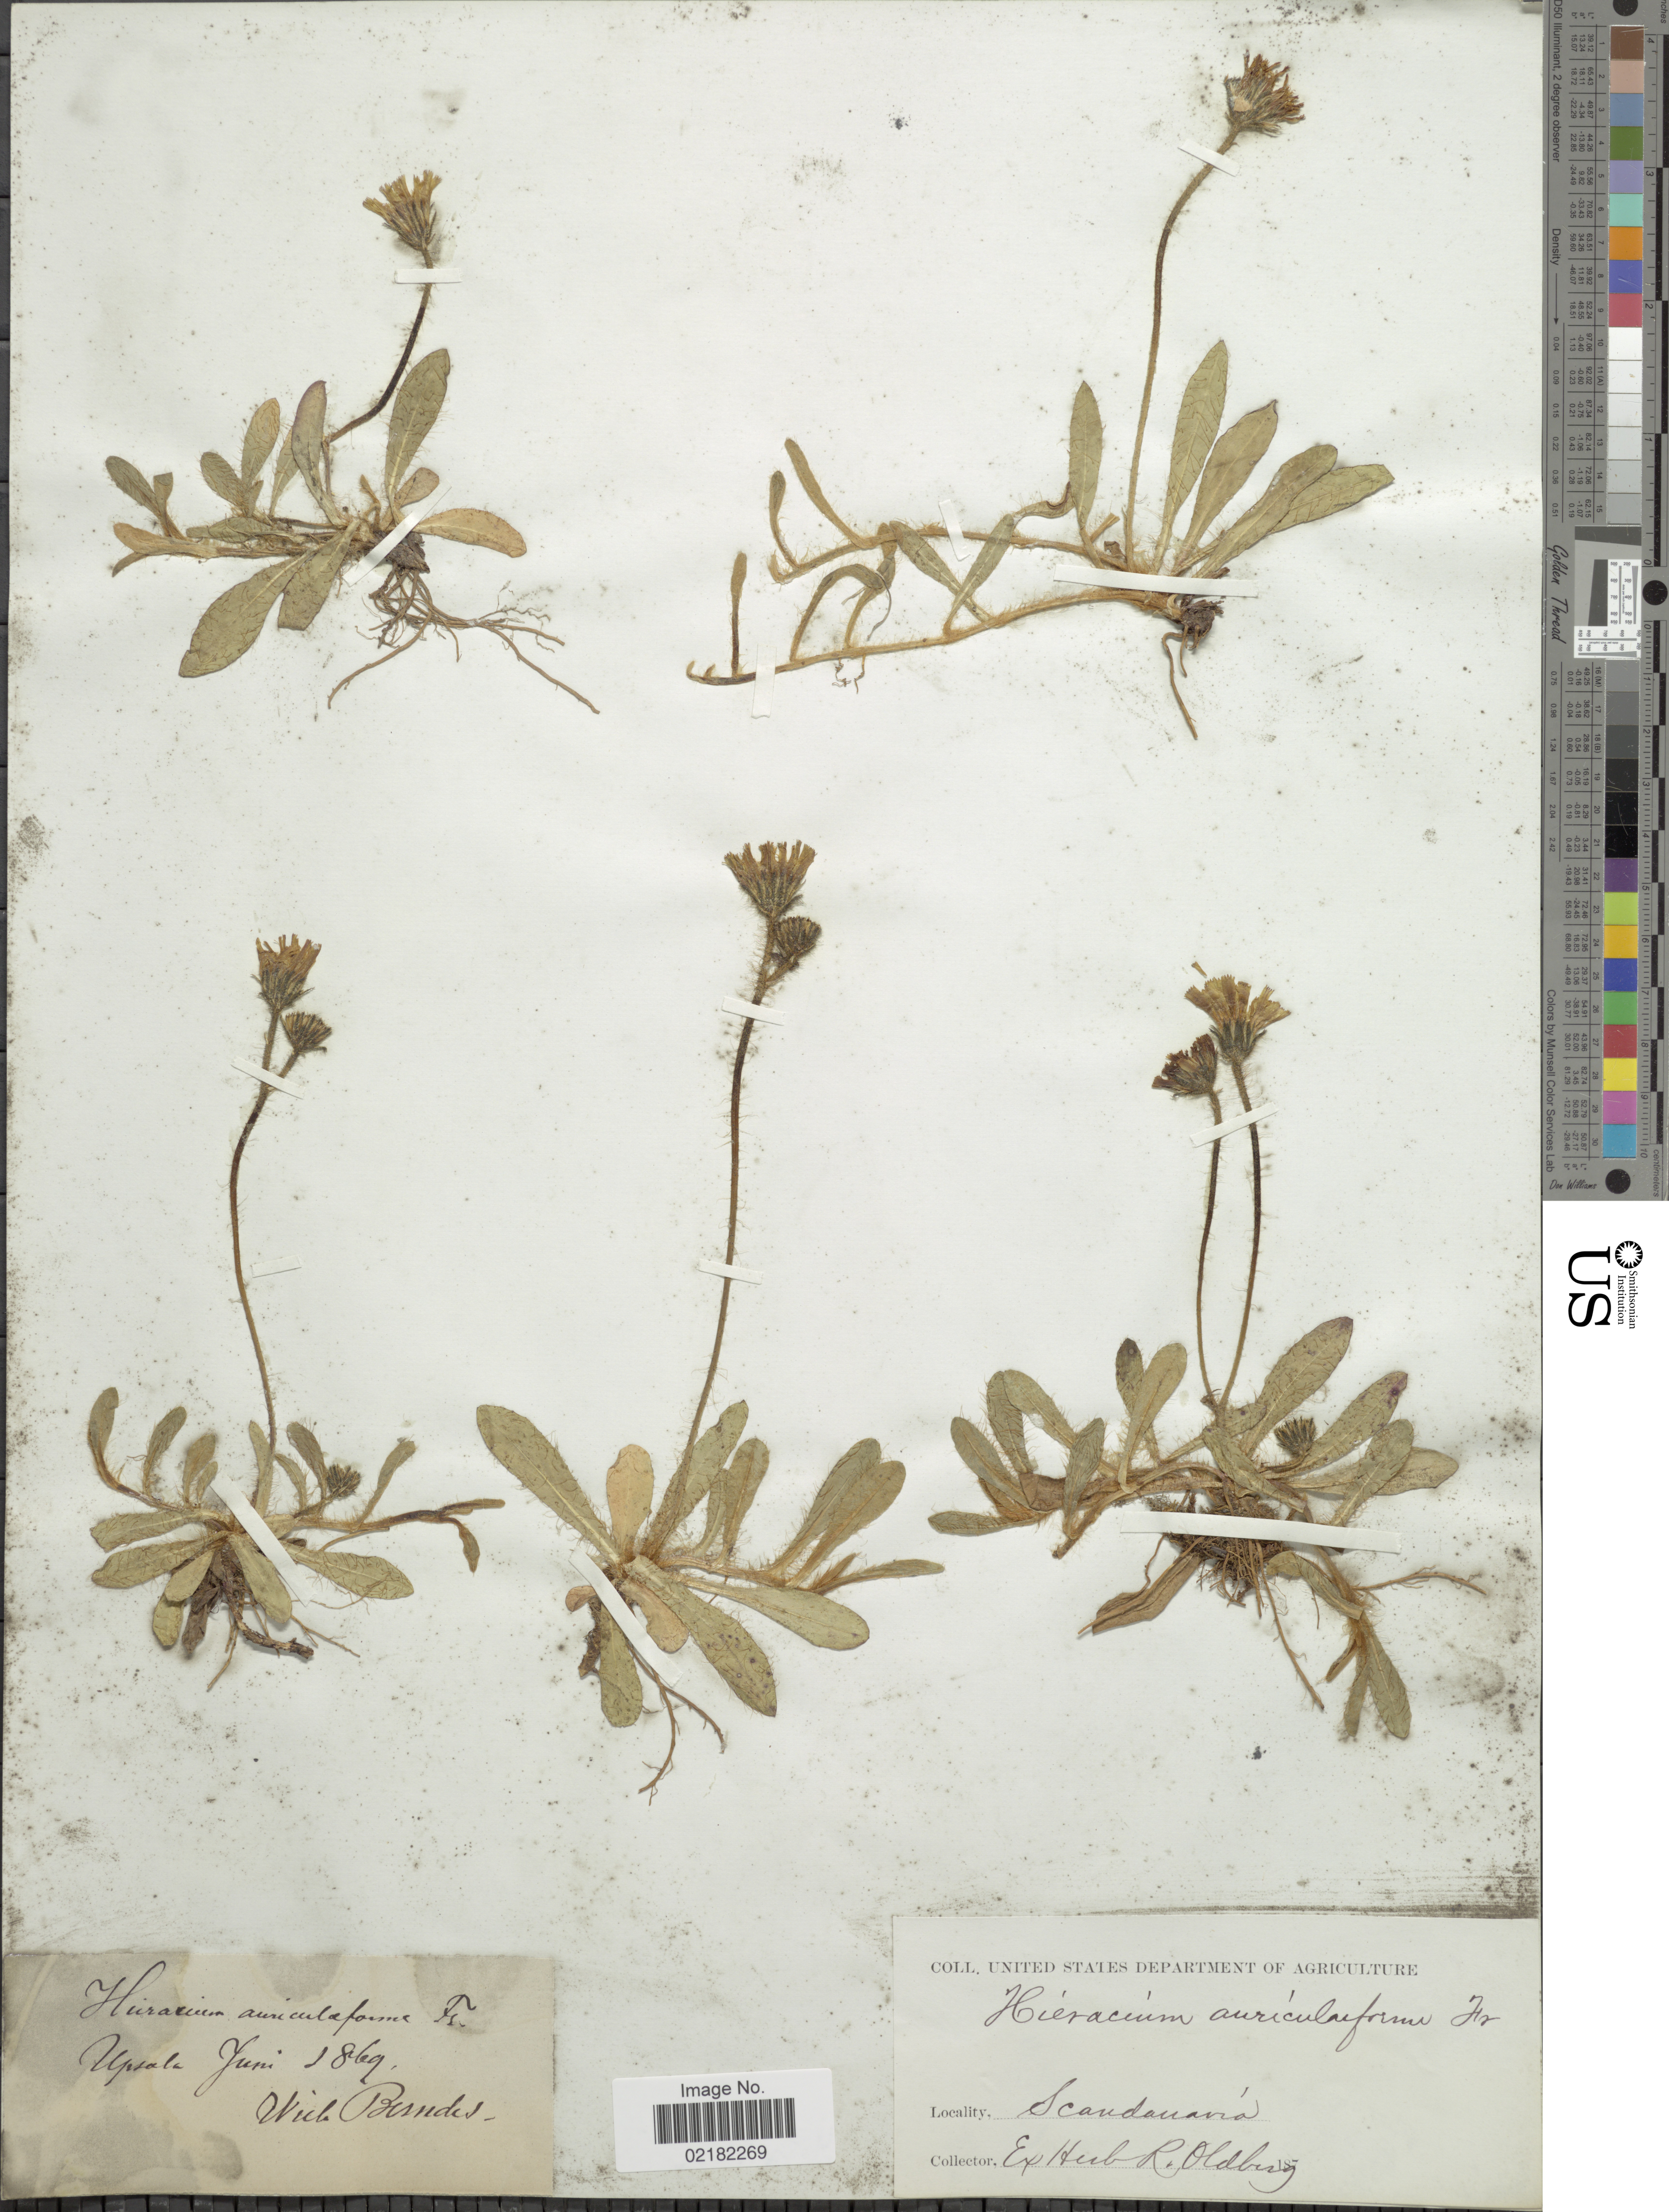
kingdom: Plantae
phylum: Tracheophyta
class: Magnoliopsida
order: Asterales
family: Asteraceae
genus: Pilosella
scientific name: Pilosella auriculiforme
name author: (Fr.) F.W. Schultz & Sch. Bip.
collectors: W. Berndes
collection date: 1869-06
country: Sweden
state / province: Uppsala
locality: Upsala.